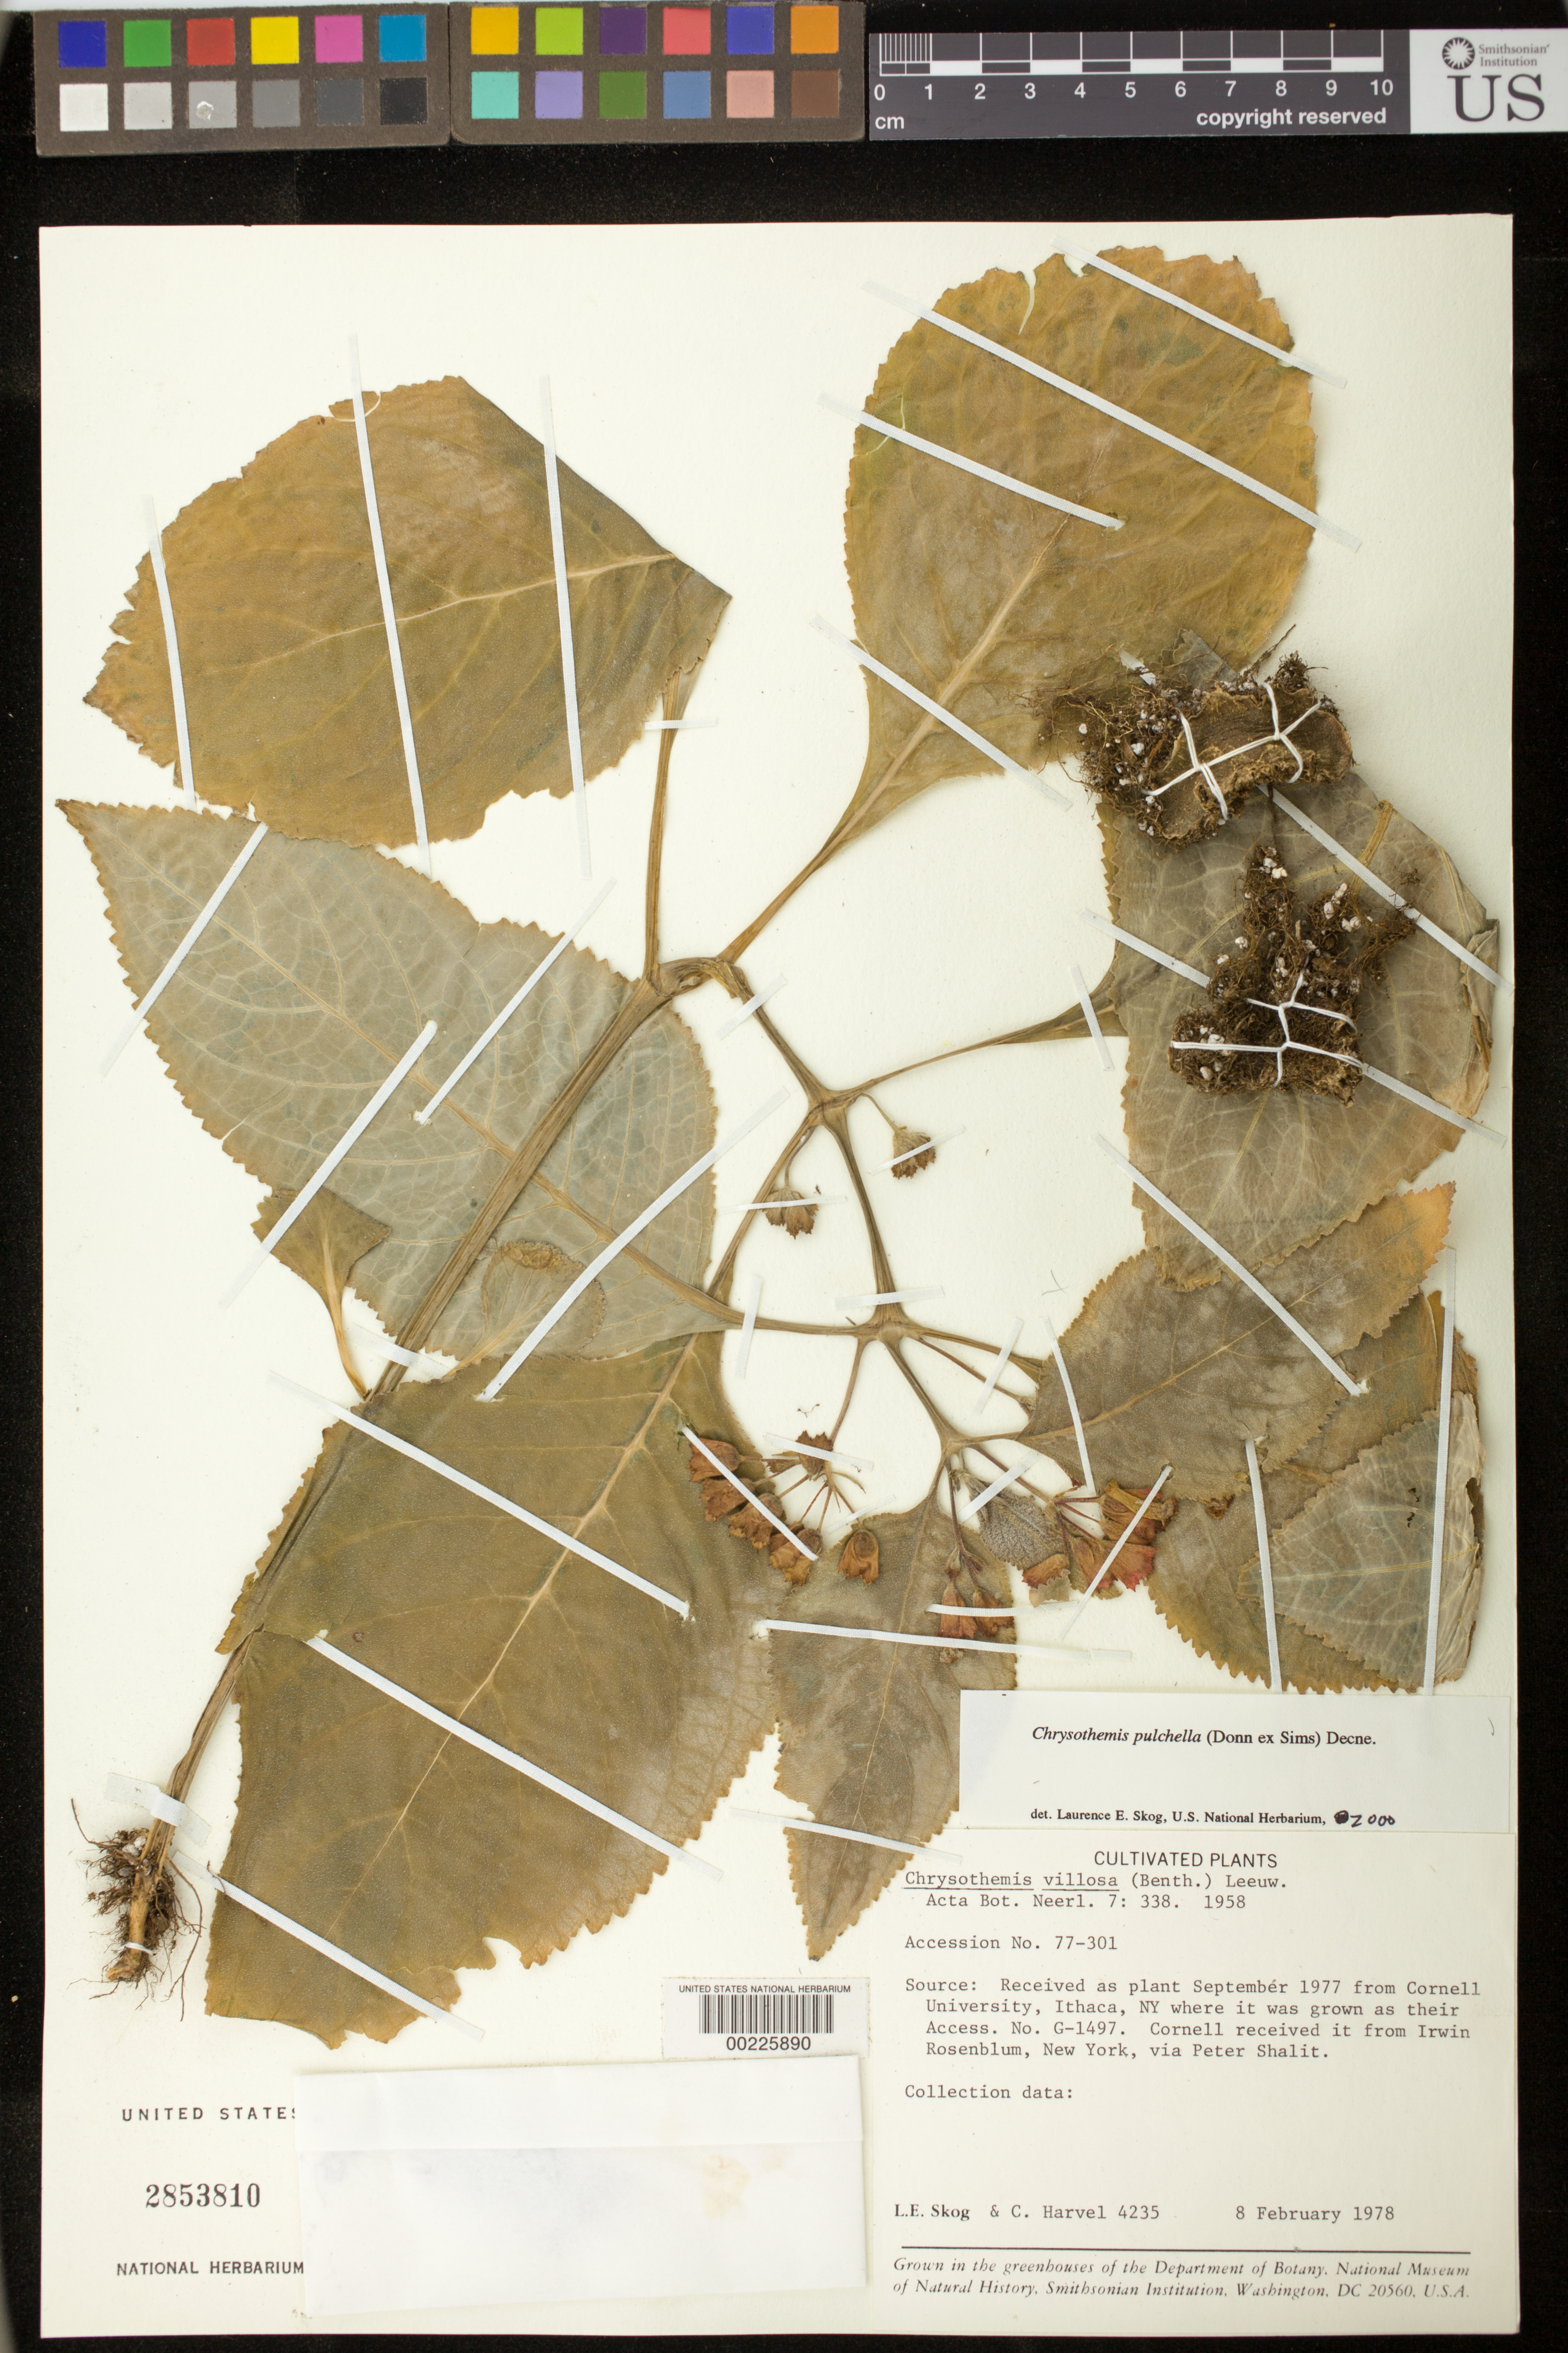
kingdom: Plantae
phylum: Tracheophyta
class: Magnoliopsida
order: Lamiales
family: Gesneriaceae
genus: Chrysothemis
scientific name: Chrysothemis pulchella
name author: (Donn ex Sims) Decne.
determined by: Skog, Laurence E.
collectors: L. E. Skog & C. Harvel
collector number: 4235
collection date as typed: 08 Feb 1978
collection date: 1978-02-08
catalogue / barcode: US 2853810